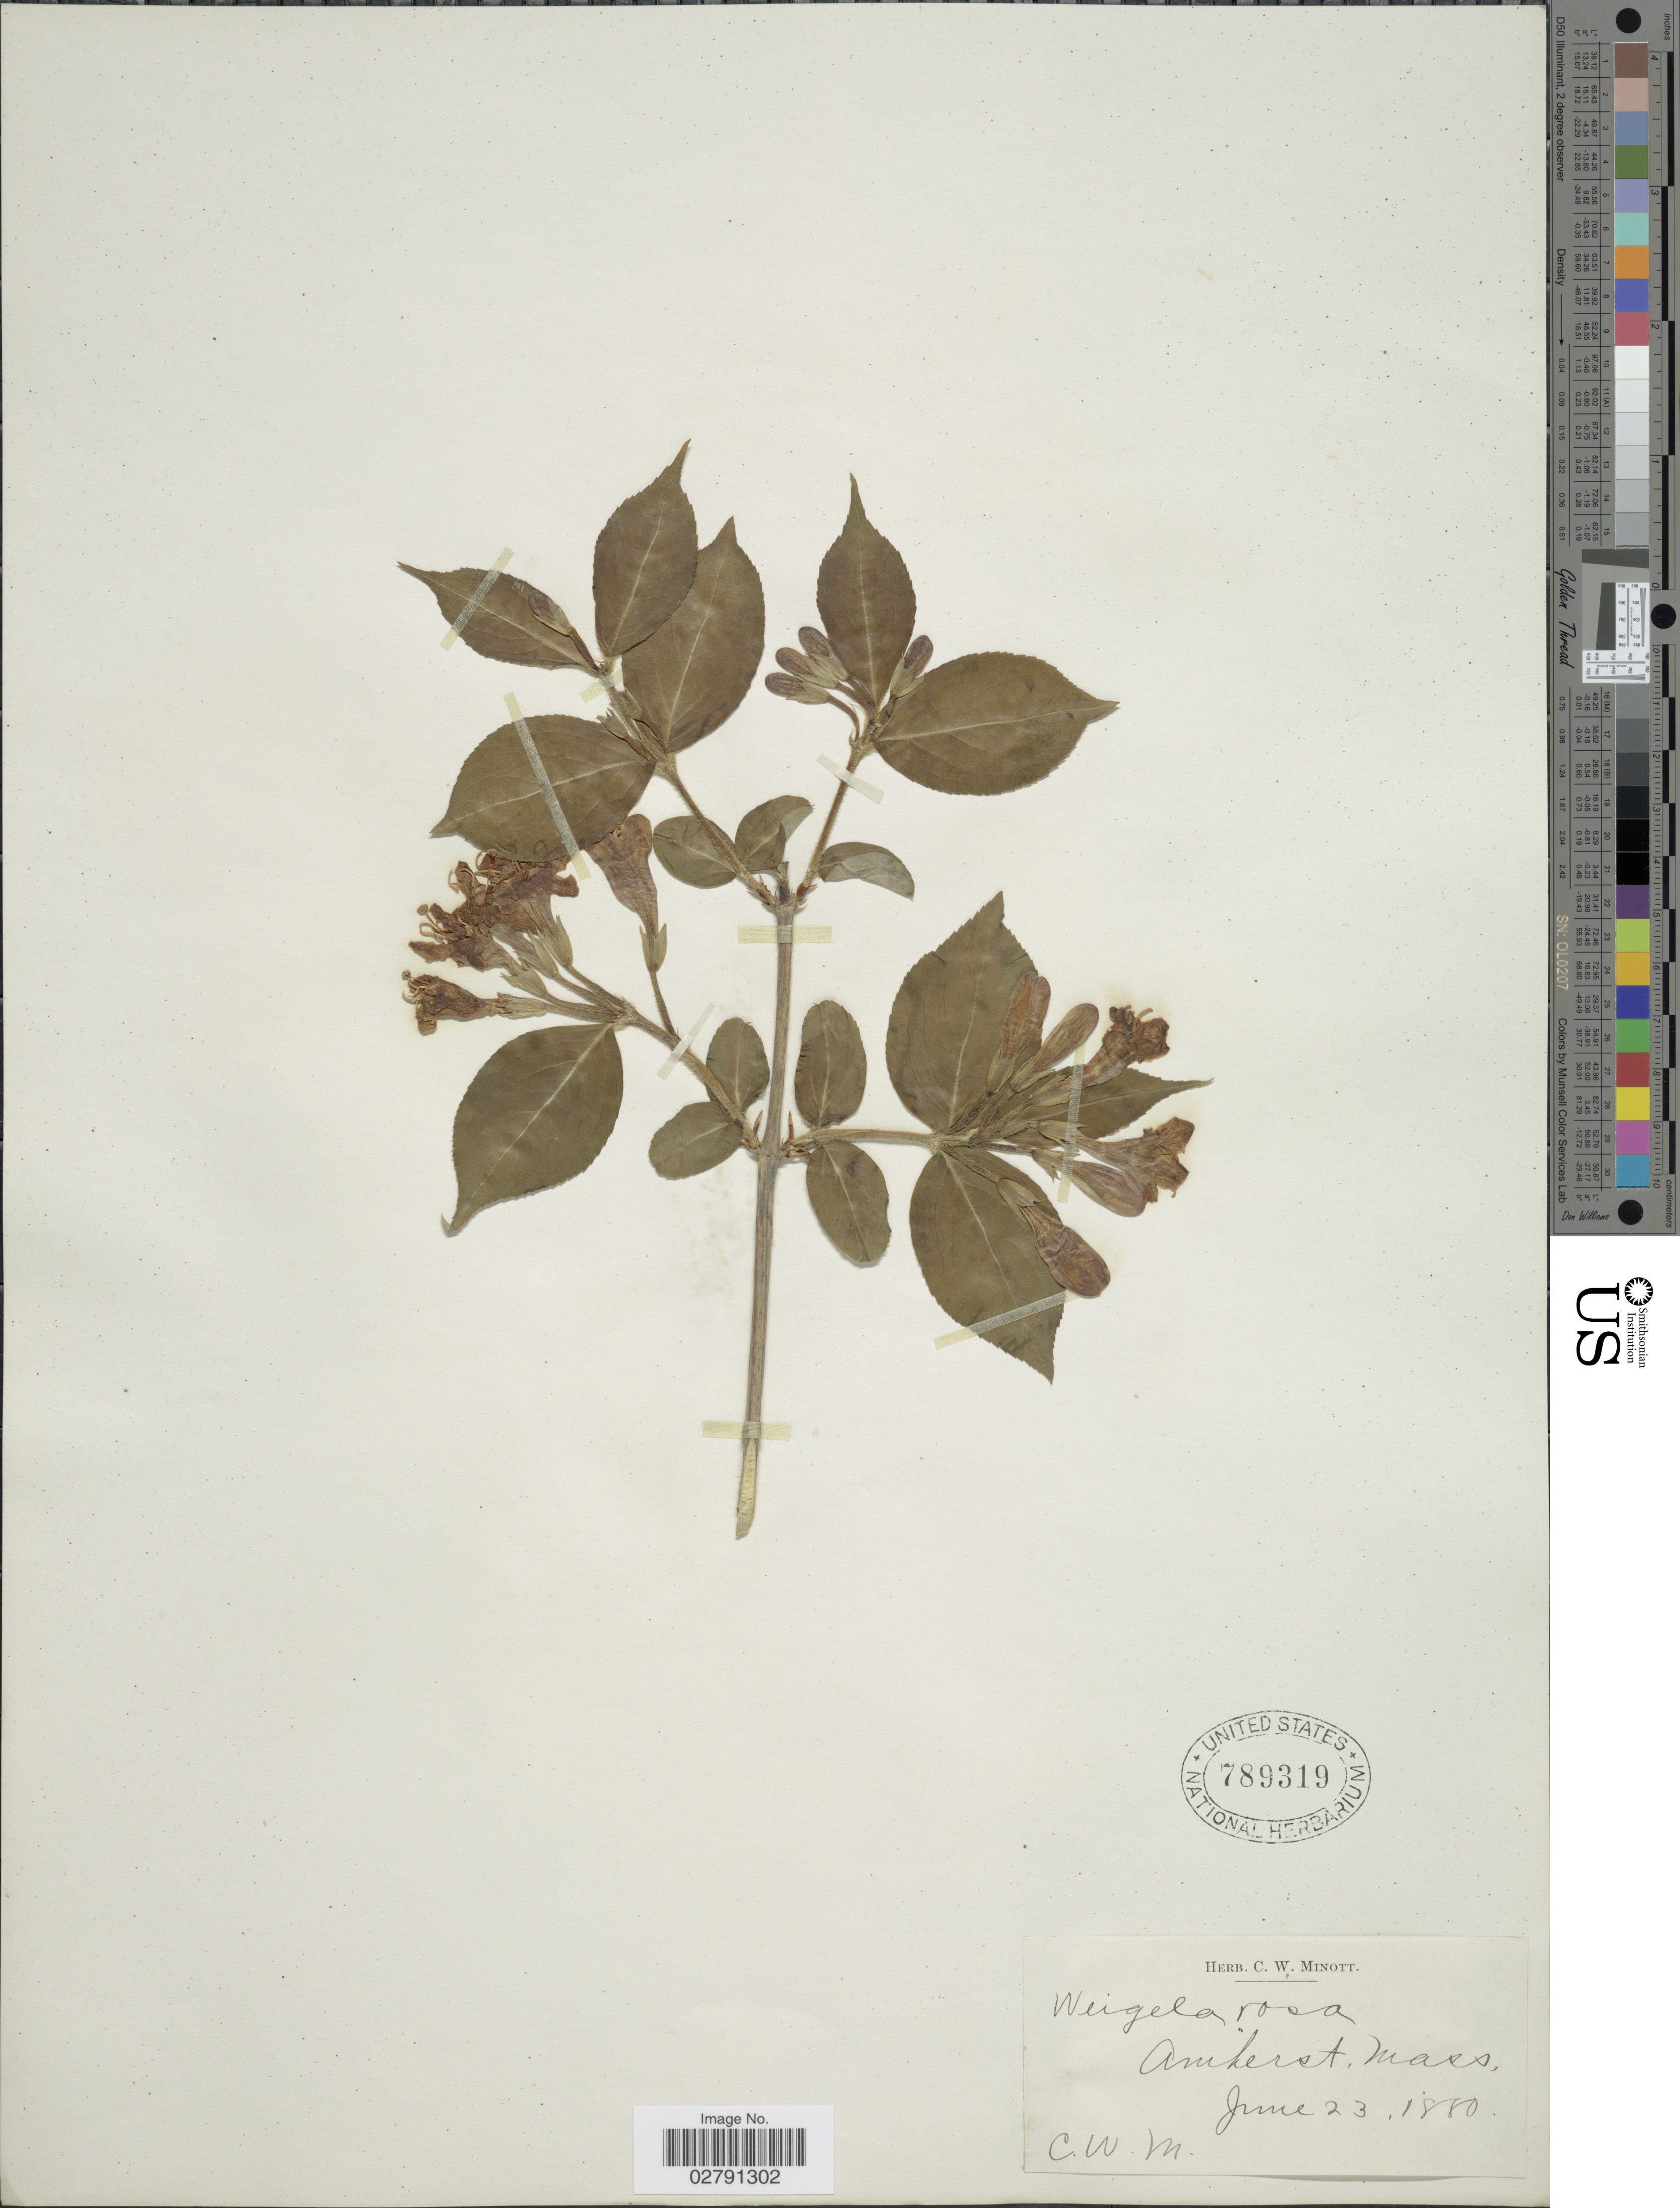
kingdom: Plantae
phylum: Tracheophyta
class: Magnoliopsida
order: Dipsacales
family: Caprifoliaceae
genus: Diervilla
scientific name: Diervilla rosea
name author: (Lindl.) Walp.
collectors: C. Minott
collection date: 1880-06-23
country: United States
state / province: Massachusetts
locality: Amherst.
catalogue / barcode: US 789319